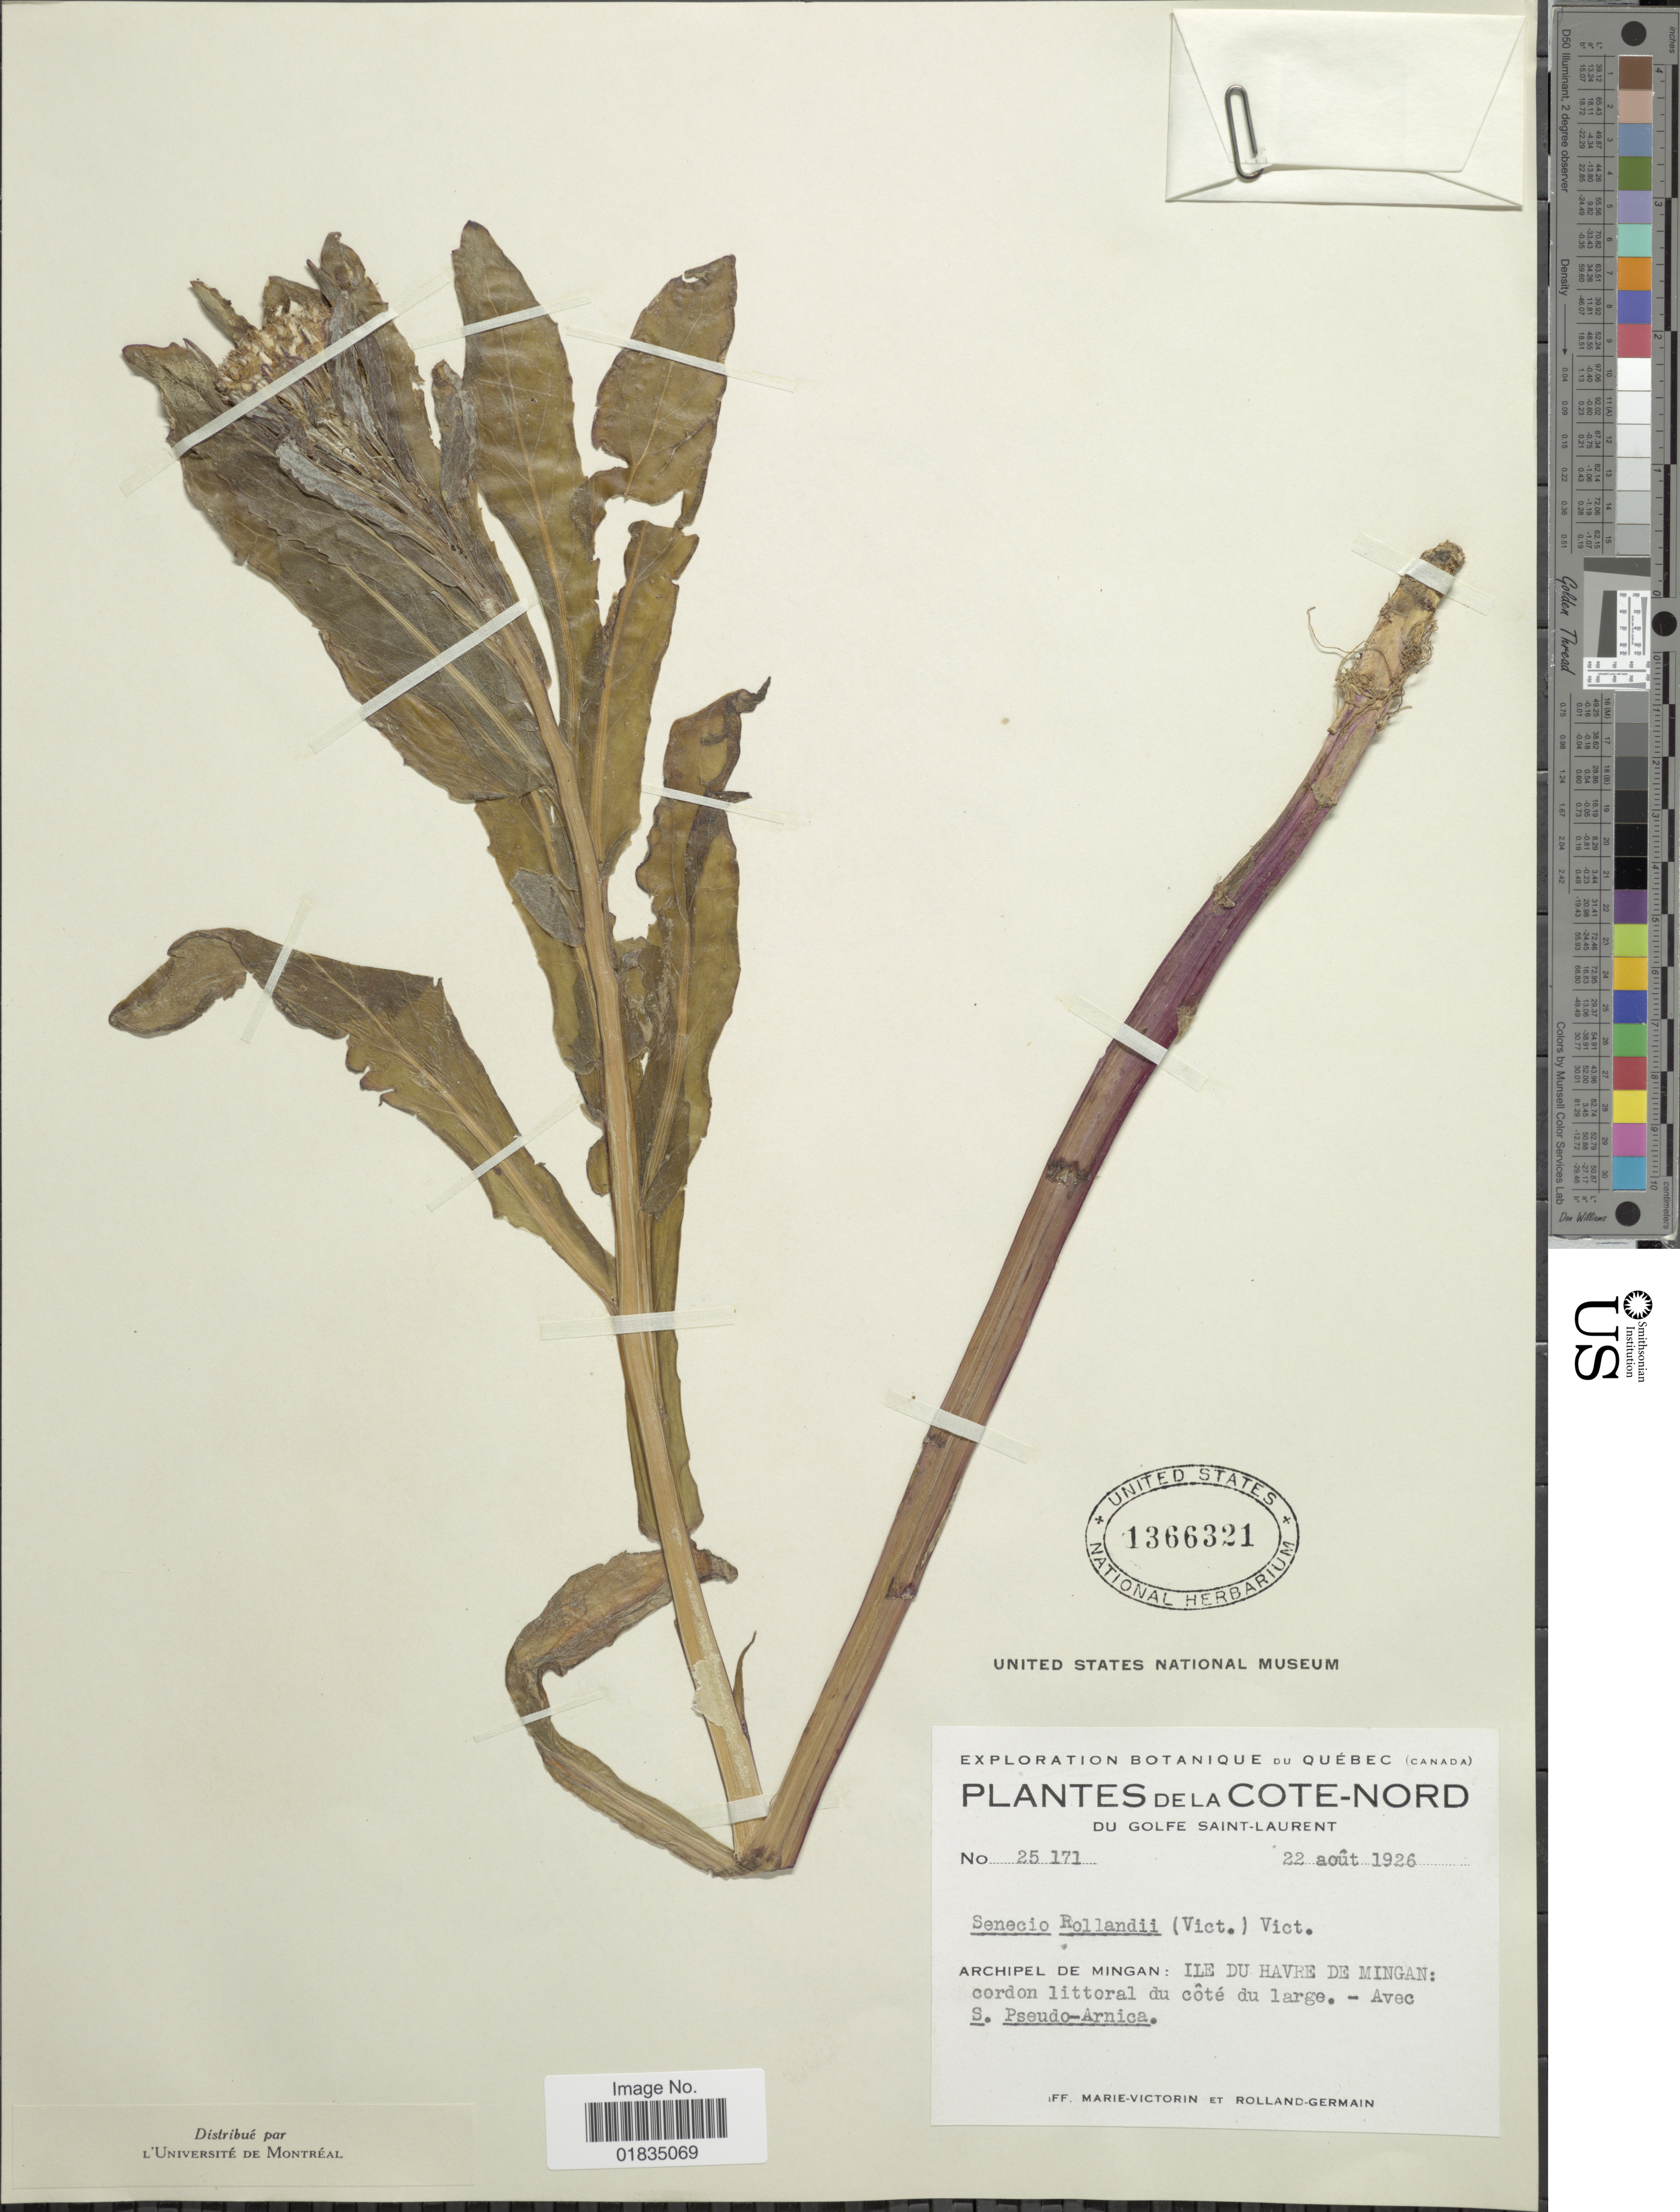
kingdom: Plantae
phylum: Tracheophyta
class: Magnoliopsida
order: Asterales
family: Asteraceae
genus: Senecio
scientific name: Senecio pseudoarnica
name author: Less.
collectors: F. Marie-Victorin & Rolland-Germain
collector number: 25171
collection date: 1926-08-22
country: Canada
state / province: Quebec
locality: De La Cote-Nord. Du Golfe Saint-Laurent. Archipel de Mingan: ile du Havre de MinganL sur le cordon littoral du Cote du large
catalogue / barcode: US 1366321